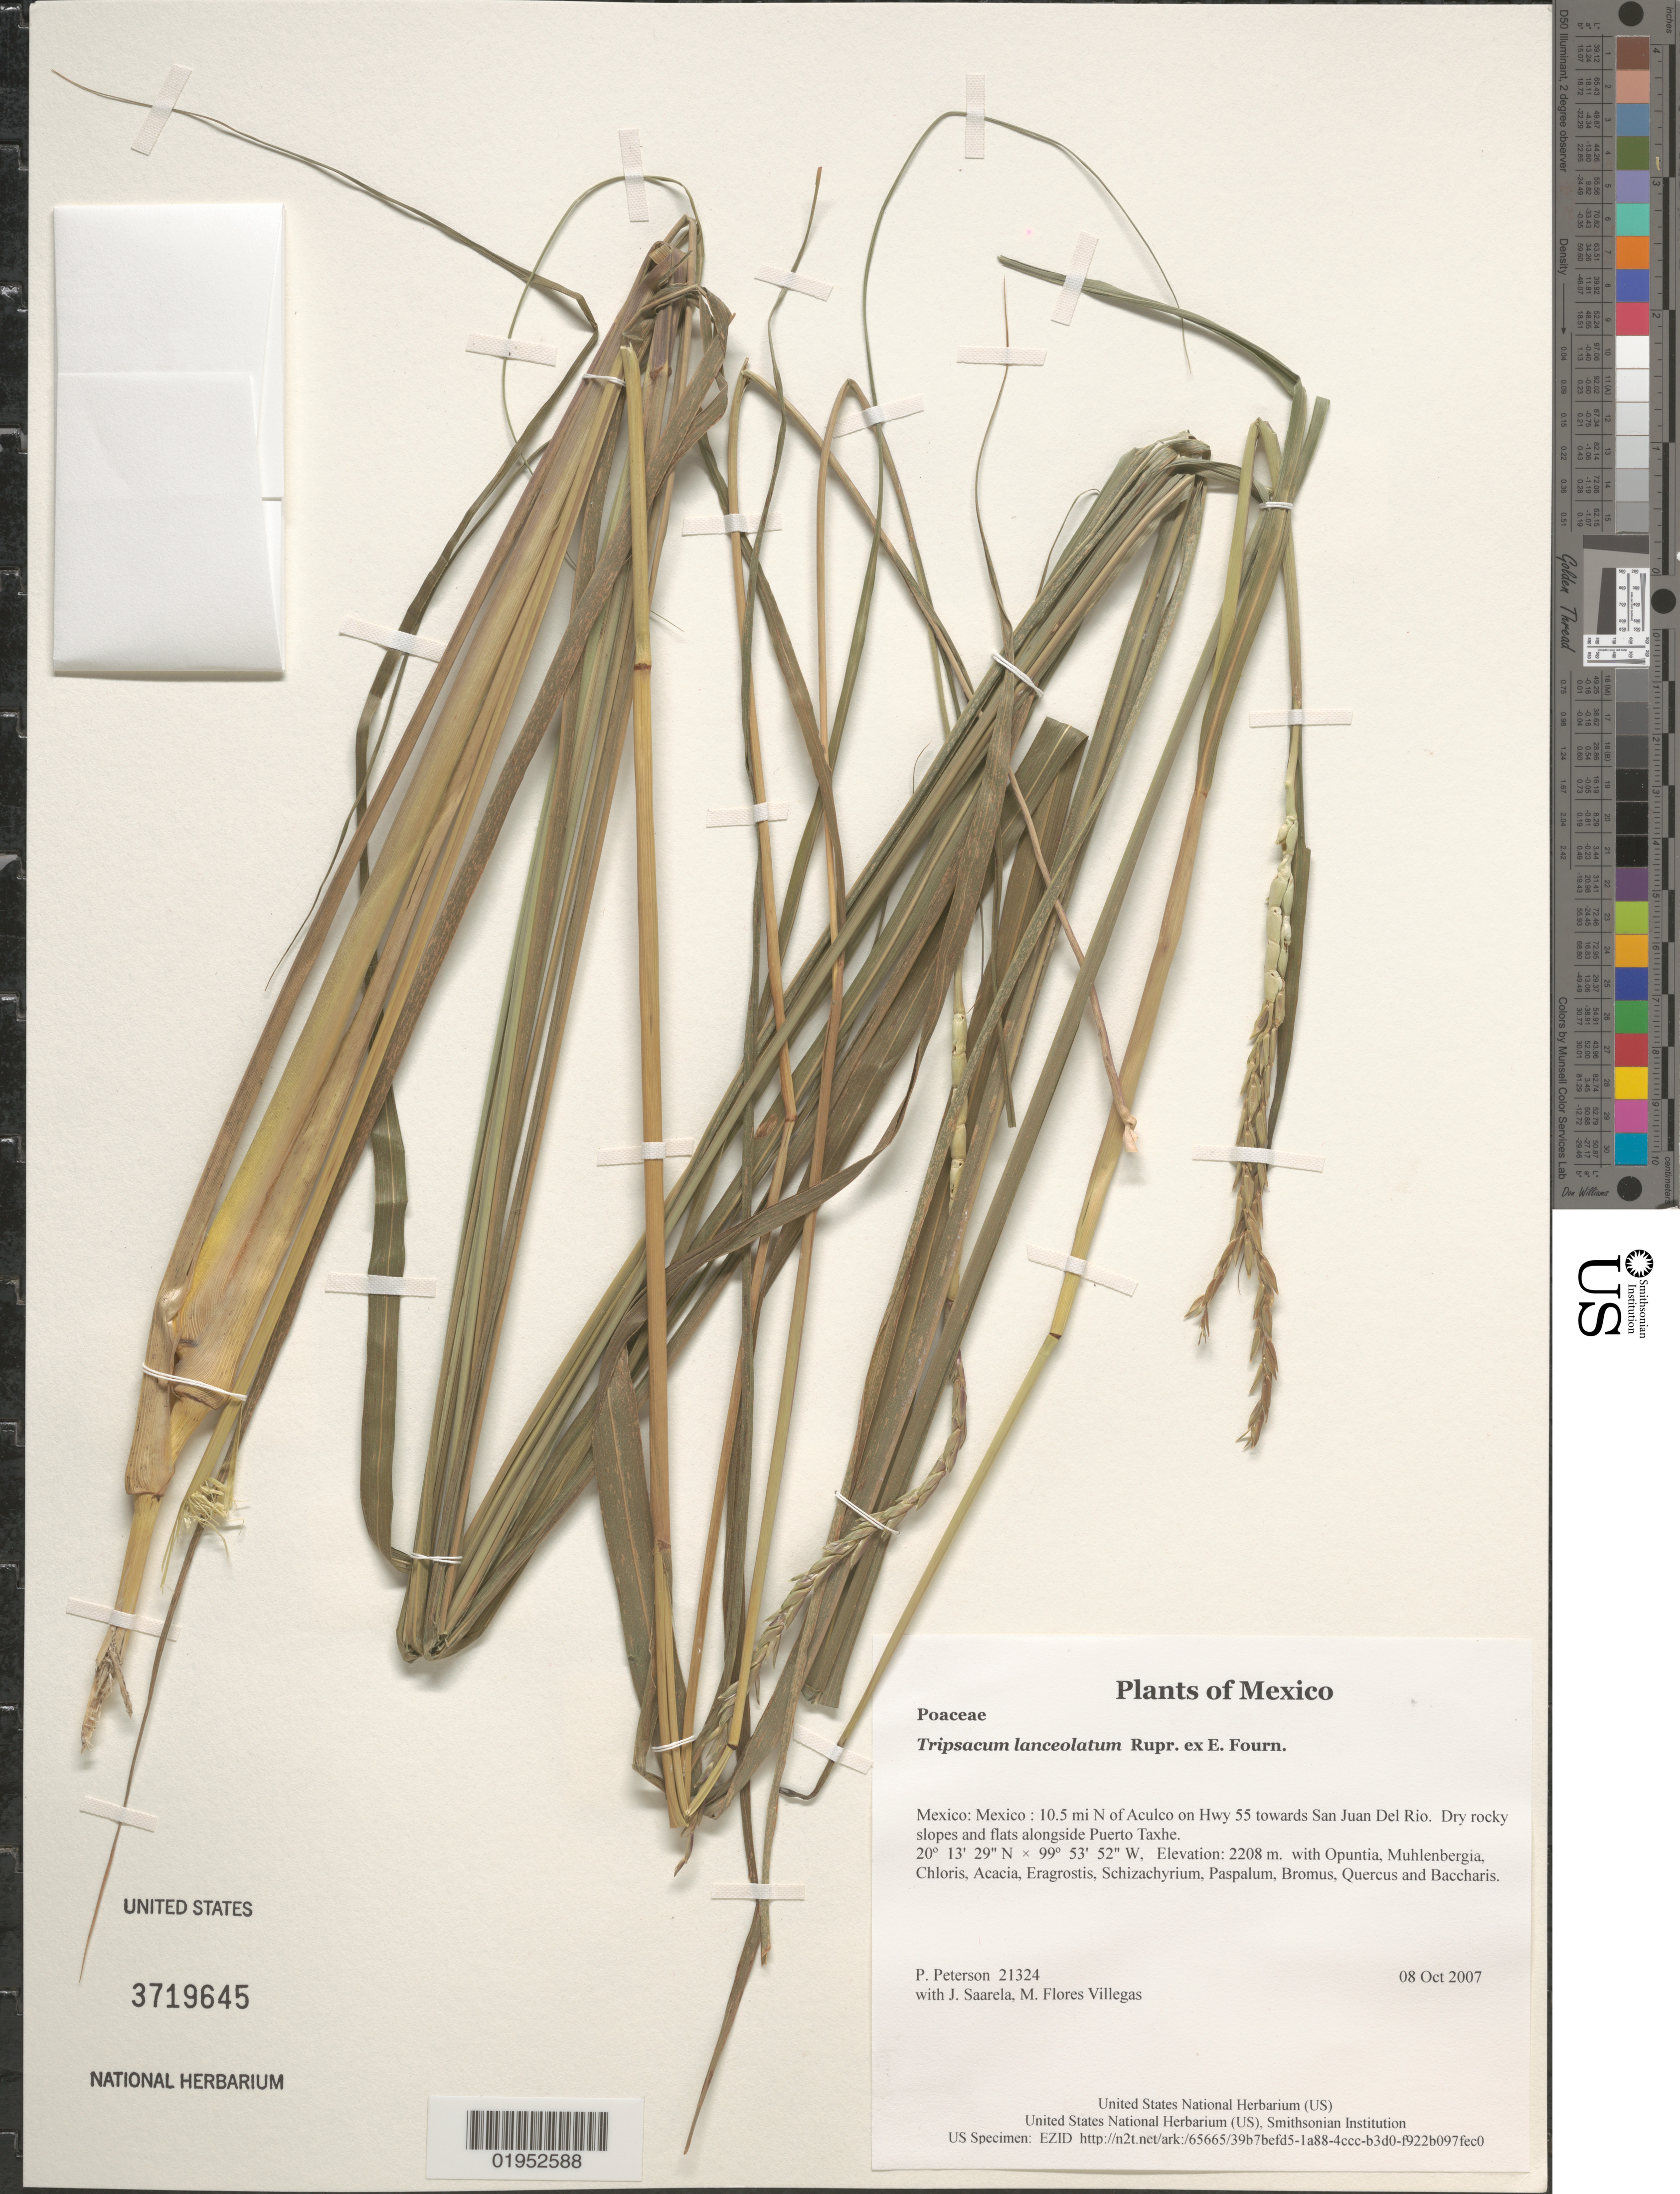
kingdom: Plantae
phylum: Tracheophyta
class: Liliopsida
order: Poales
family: Poaceae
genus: Tripsacum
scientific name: Tripsacum lanceolatum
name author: Rupr. ex E. Fourn.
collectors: P. M. Peterson, J. Saarela & M. Flores Villegas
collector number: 21324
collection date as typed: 08 Oct 2007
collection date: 2007-10-08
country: Mexico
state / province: México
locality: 10.5 mi N of Aculco on Hwy 55 towards San Juan Del Rio. Dry rocky slopes and flats alongside Puerto Taxhe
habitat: with Opuntia, Muhlenbergia, Chloris, Acacia, Eragrostis, Schizachyrium, Paspalum, Bromus, Quercus and Baccharis.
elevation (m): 2208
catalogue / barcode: US 3719645